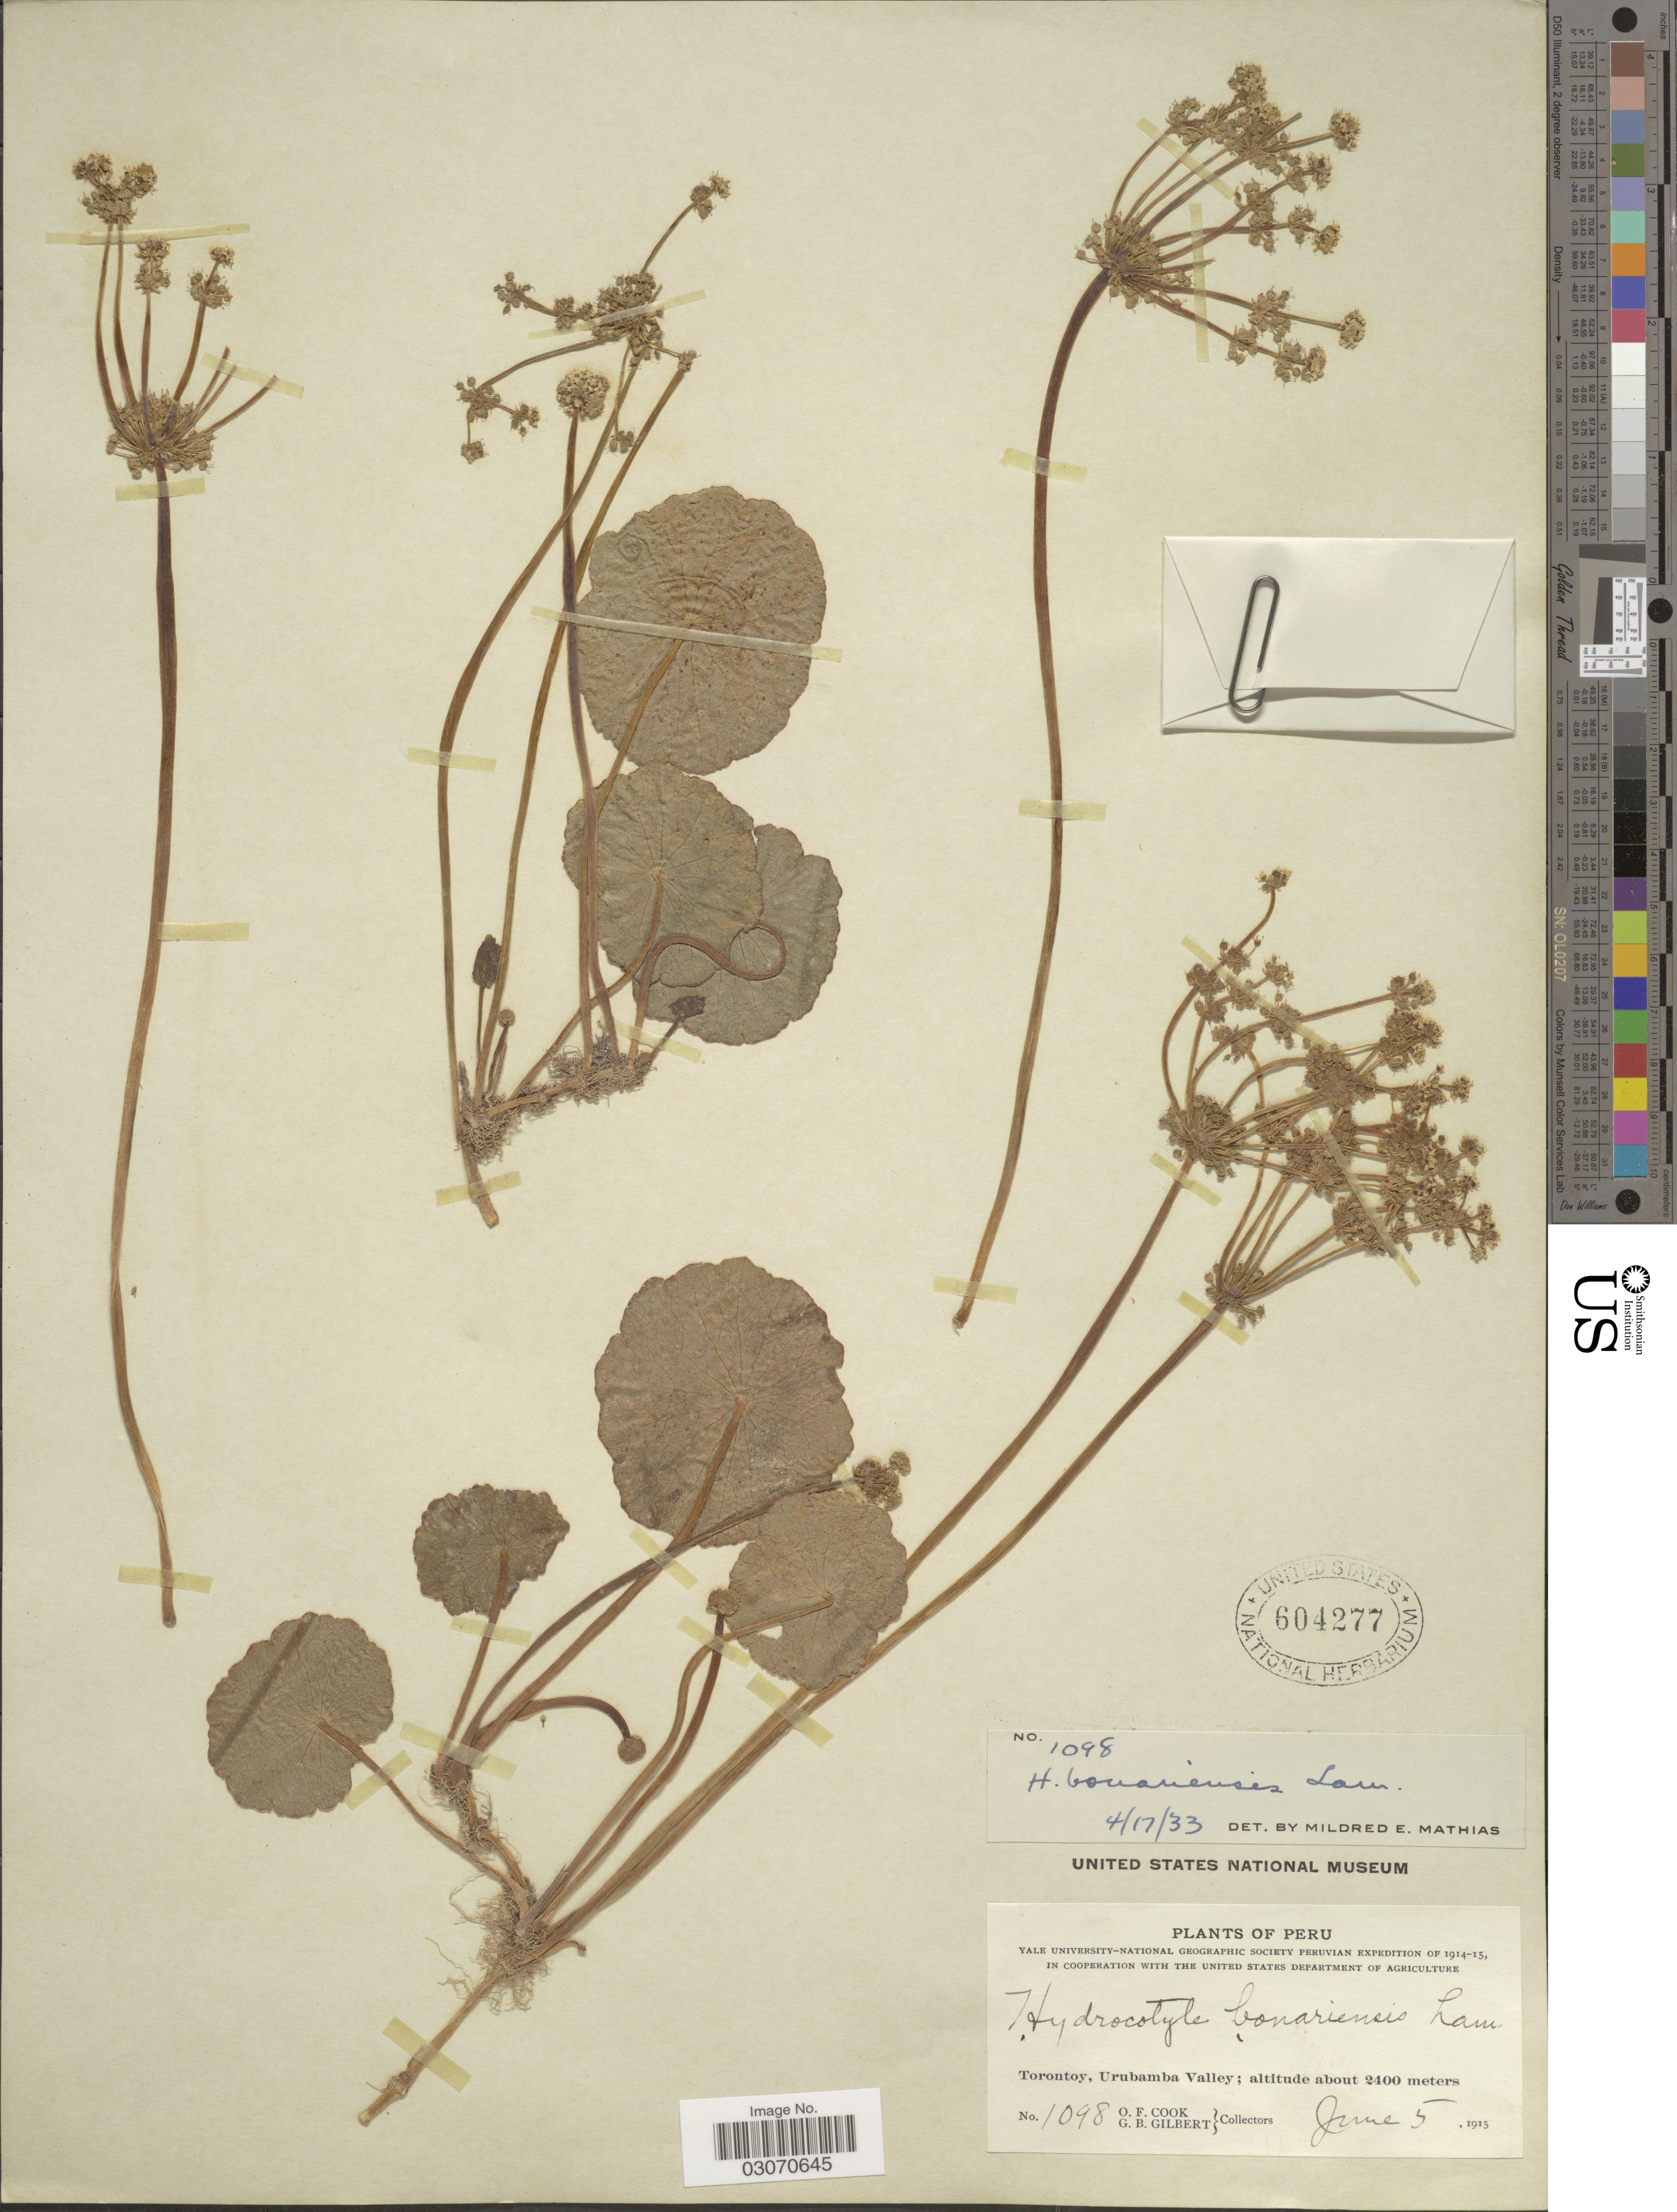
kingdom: Plantae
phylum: Tracheophyta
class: Magnoliopsida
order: Apiales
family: Araliaceae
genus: Hydrocotyle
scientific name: Hydrocotyle bonariensis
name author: Lam.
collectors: O. F. Cook & G. B. Gilbert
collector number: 1098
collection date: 1915-06-05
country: Peru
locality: Torontoy, Urubamba Valley.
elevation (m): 2400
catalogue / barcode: US 604277